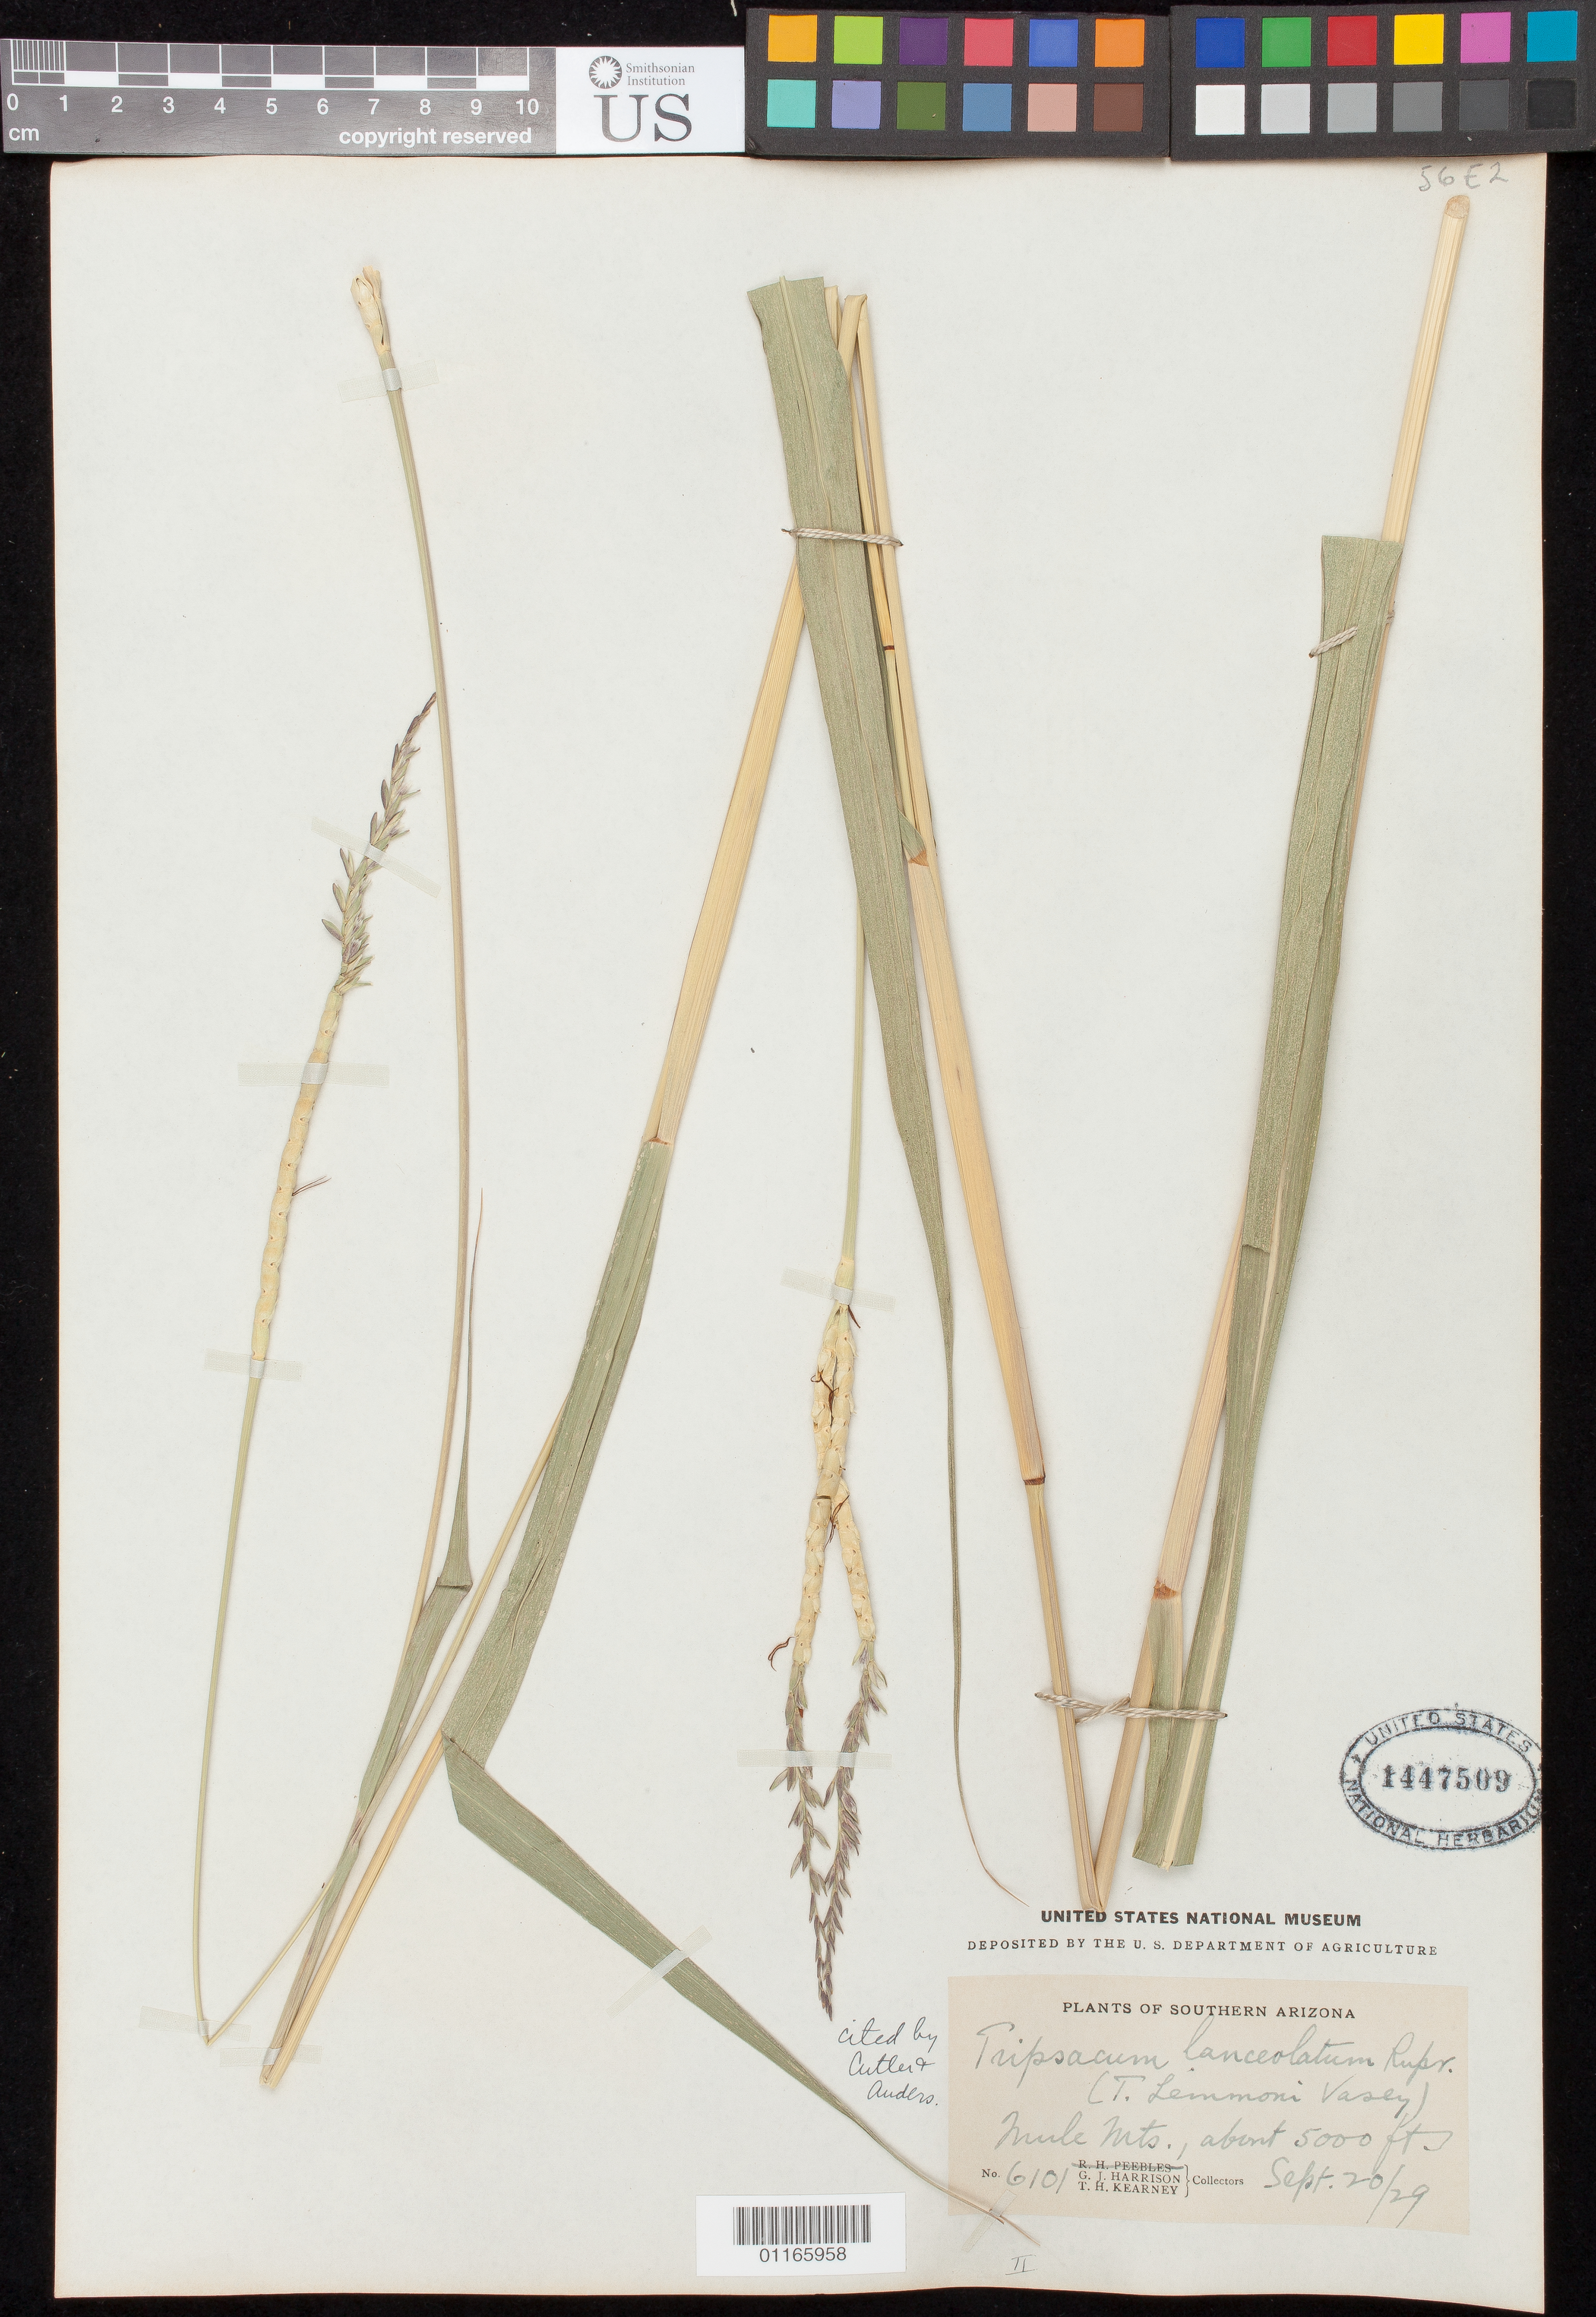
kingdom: Plantae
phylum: Tracheophyta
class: Liliopsida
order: Poales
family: Poaceae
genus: Tripsacum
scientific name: Tripsacum lanceolatum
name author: Rupr. ex E. Fourn.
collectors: G. J. Harrison & T. H. Kearney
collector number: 6101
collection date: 1929-09-20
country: United States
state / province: Arizona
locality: Mule Mts.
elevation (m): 1524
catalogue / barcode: US 1447509